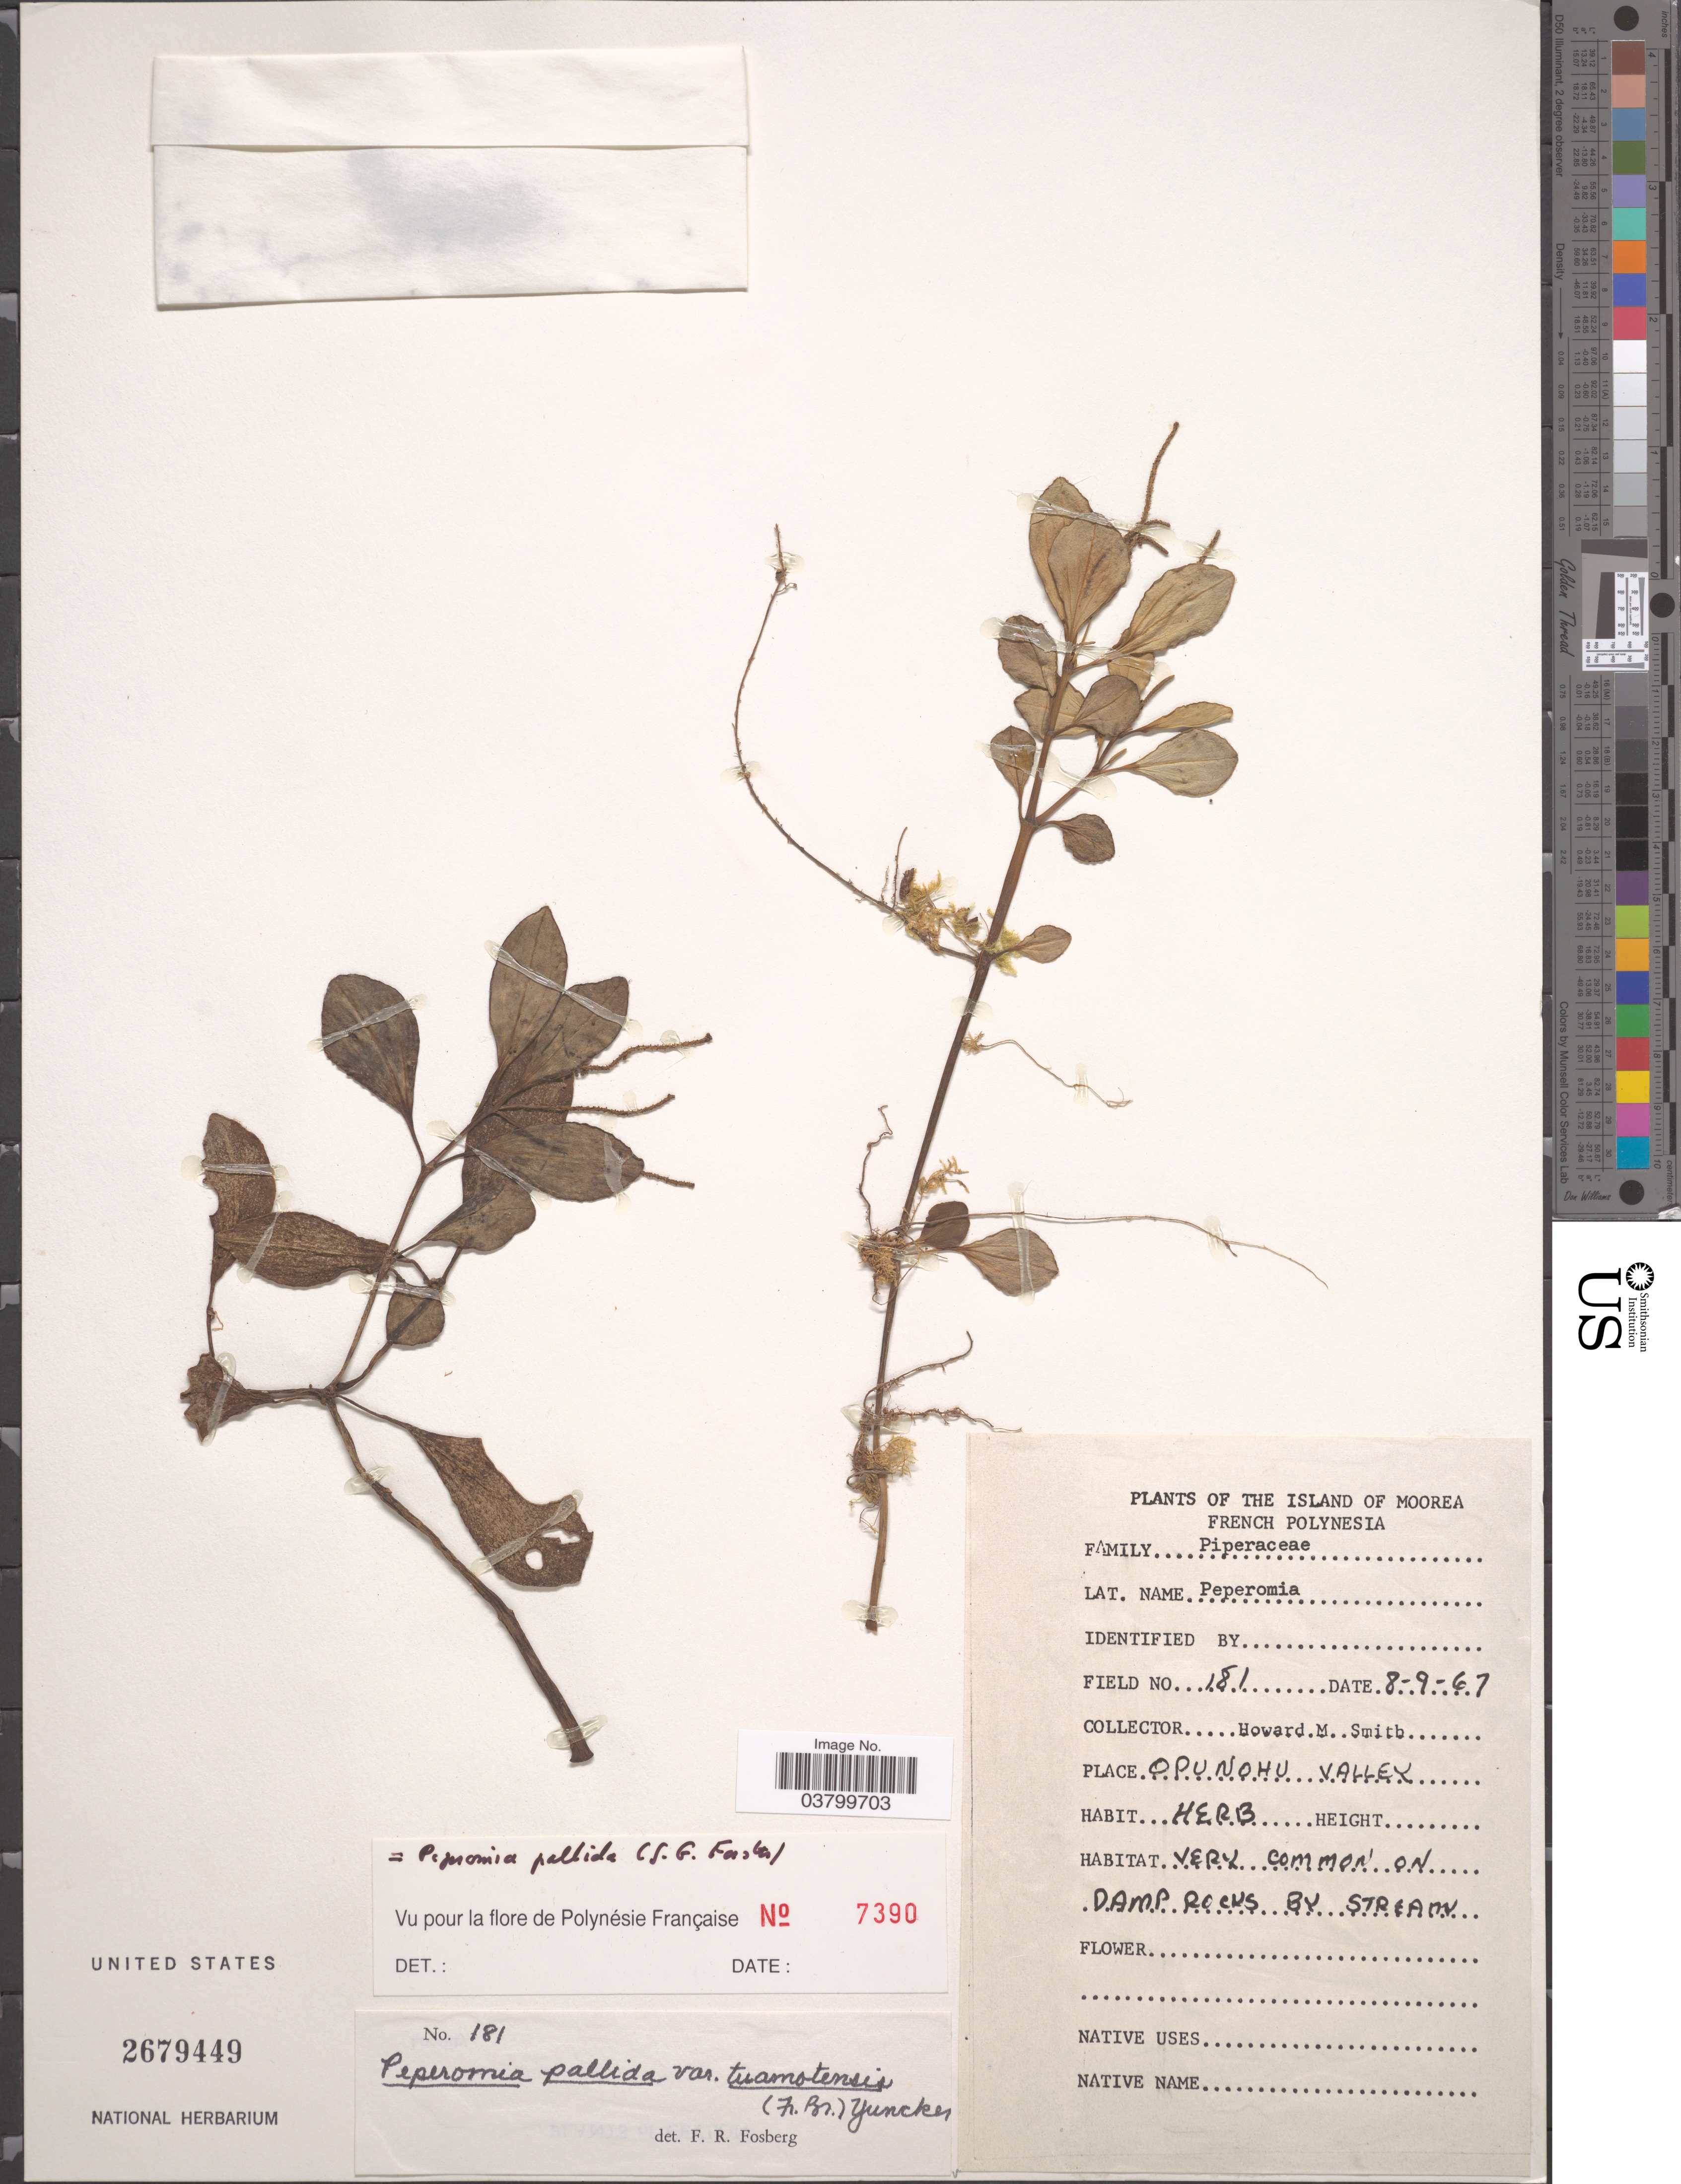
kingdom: Plantae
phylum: Tracheophyta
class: Magnoliopsida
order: Piperales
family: Piperaceae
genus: Peperomia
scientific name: Peperomia pallida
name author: (G. Forst.) Dietr.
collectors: H. M. Smith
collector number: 181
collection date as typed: Transcribed d/m/y: 8/9/67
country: French Polynesia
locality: The Island of Moorea. Opunohu Valley.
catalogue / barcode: US 2679449